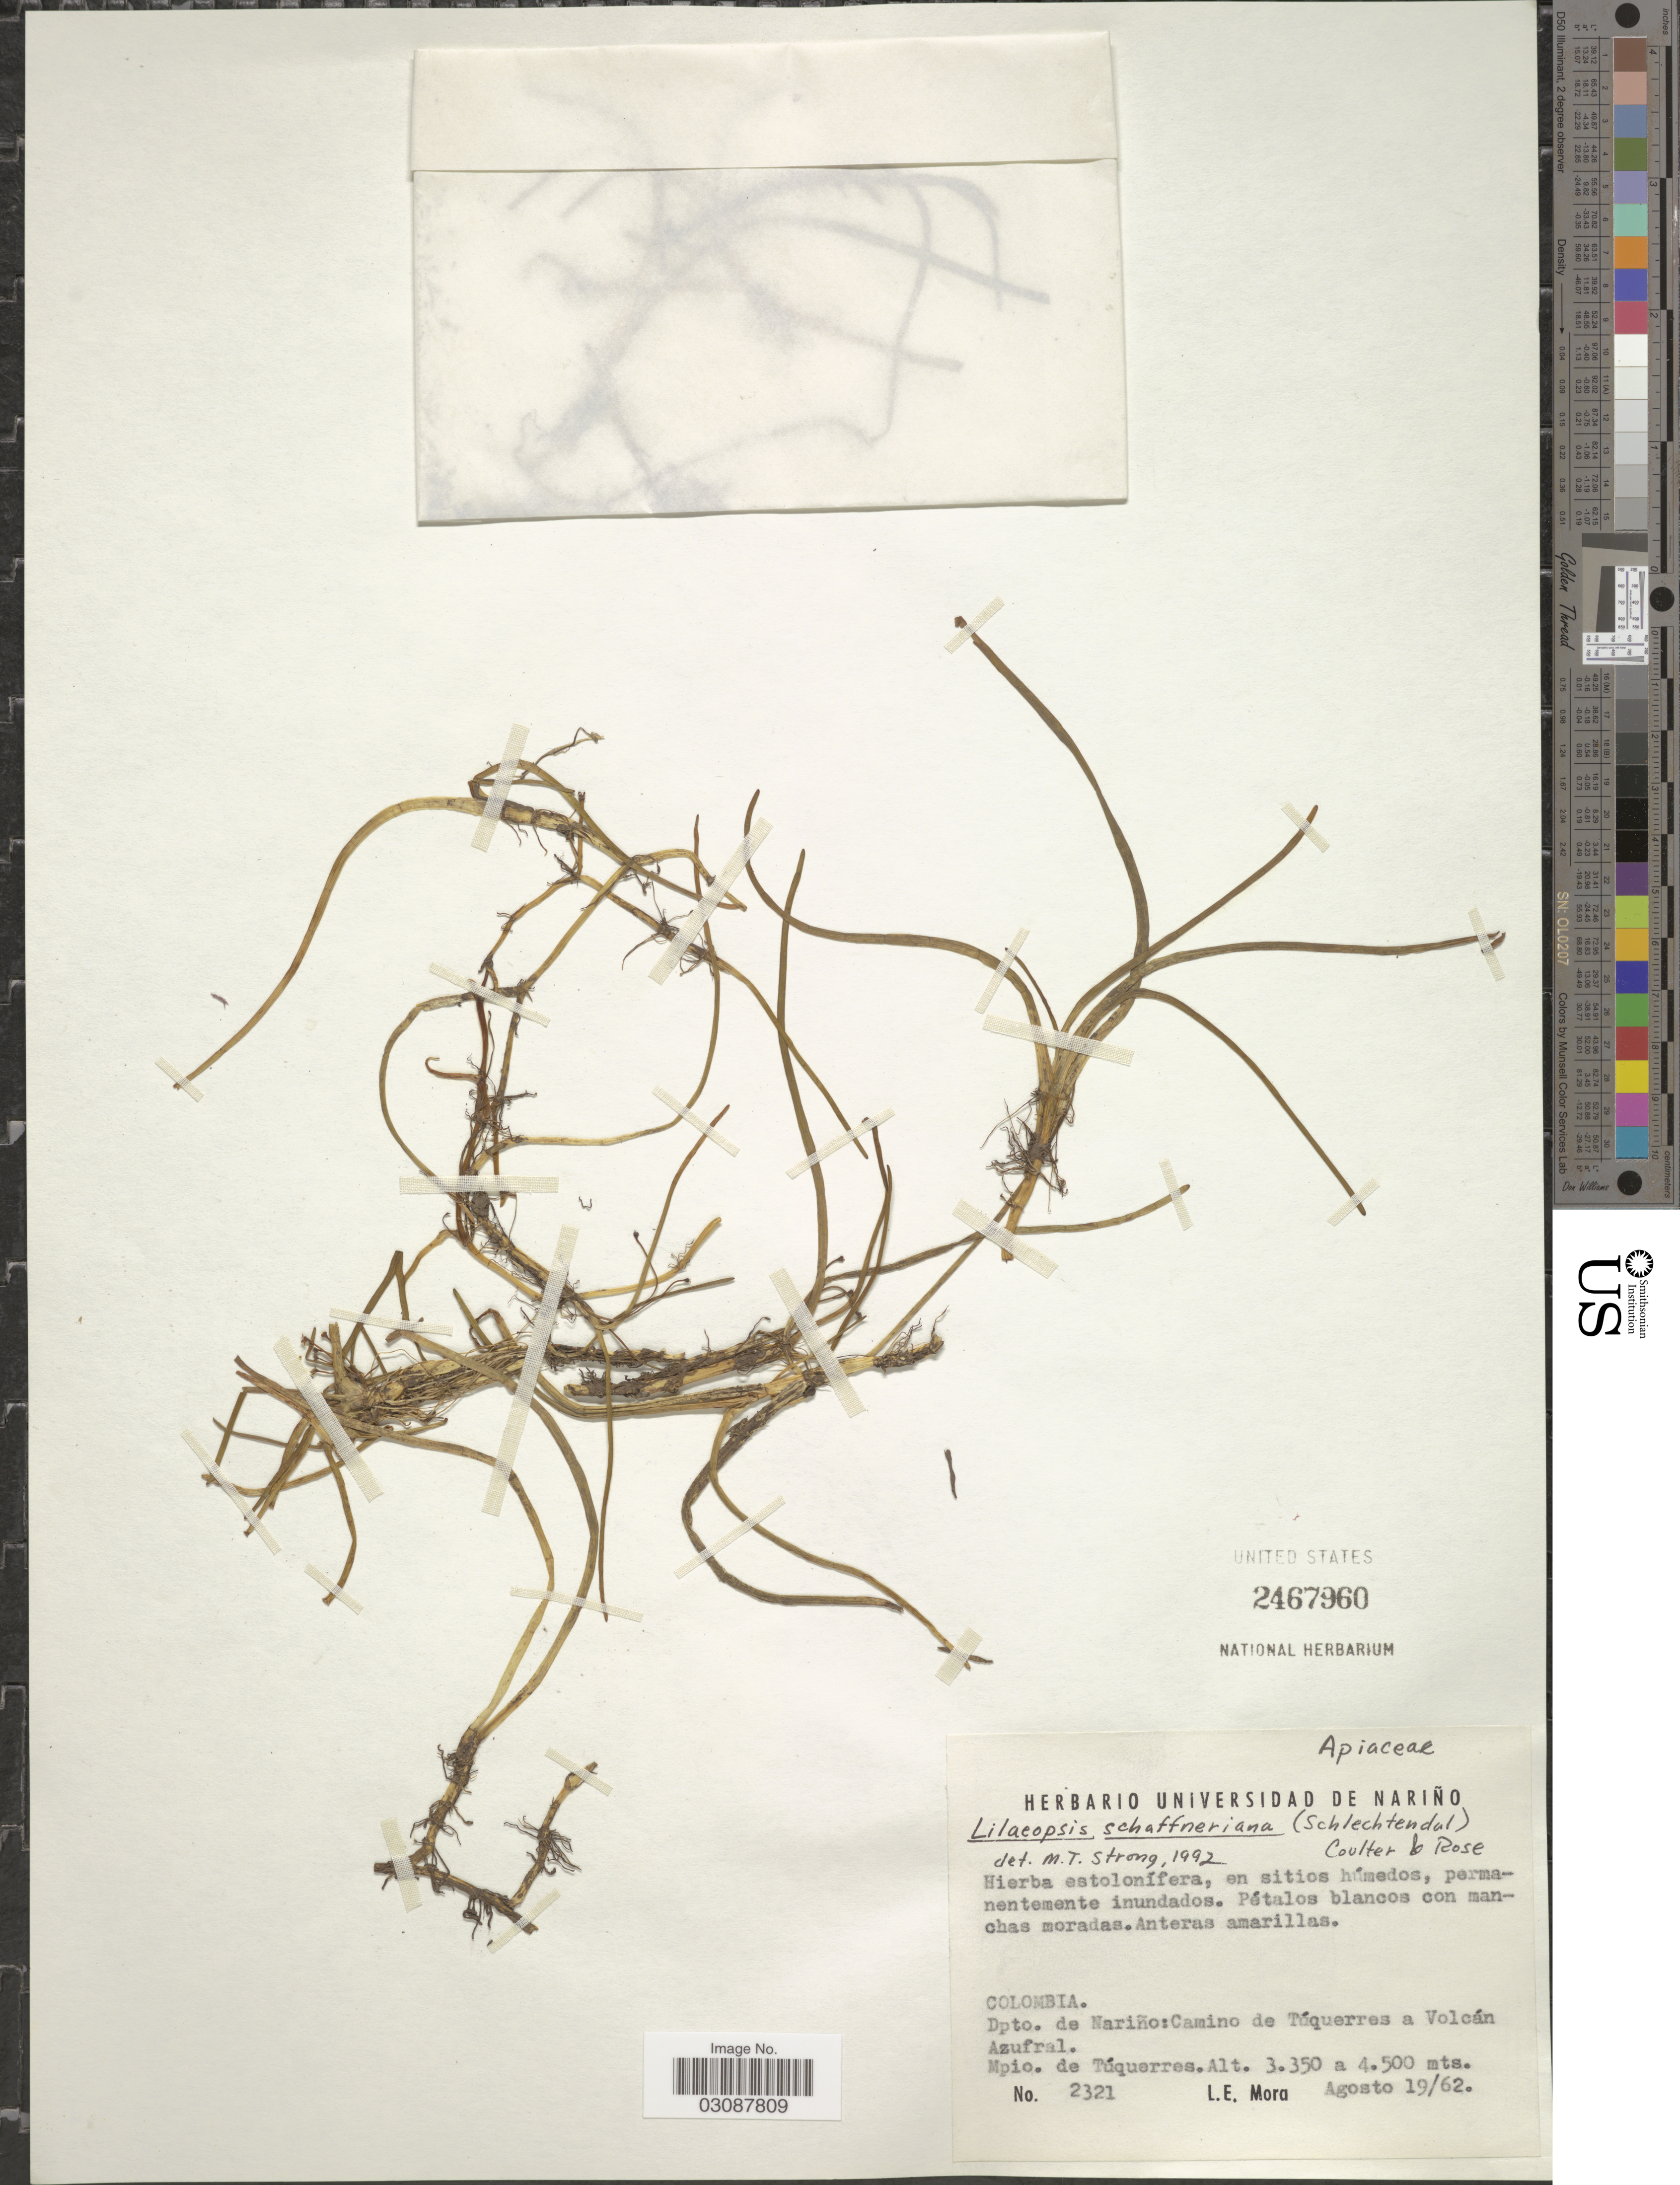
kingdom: Plantae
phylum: Tracheophyta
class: Magnoliopsida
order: Apiales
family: Apiaceae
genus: Lilaeopsis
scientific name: Lilaeopsis schaffneriana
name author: (Schltdl.) J.M. Coult. & Rose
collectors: L. Mora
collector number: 2321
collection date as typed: Transcribed d/m/y: 19/8/62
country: Colombia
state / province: Nariño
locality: Dpto. de Nariño: Camino de Túquerres a Volcán Azufral, Mpio. de Túquerres.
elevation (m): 4500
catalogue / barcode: US 2467960